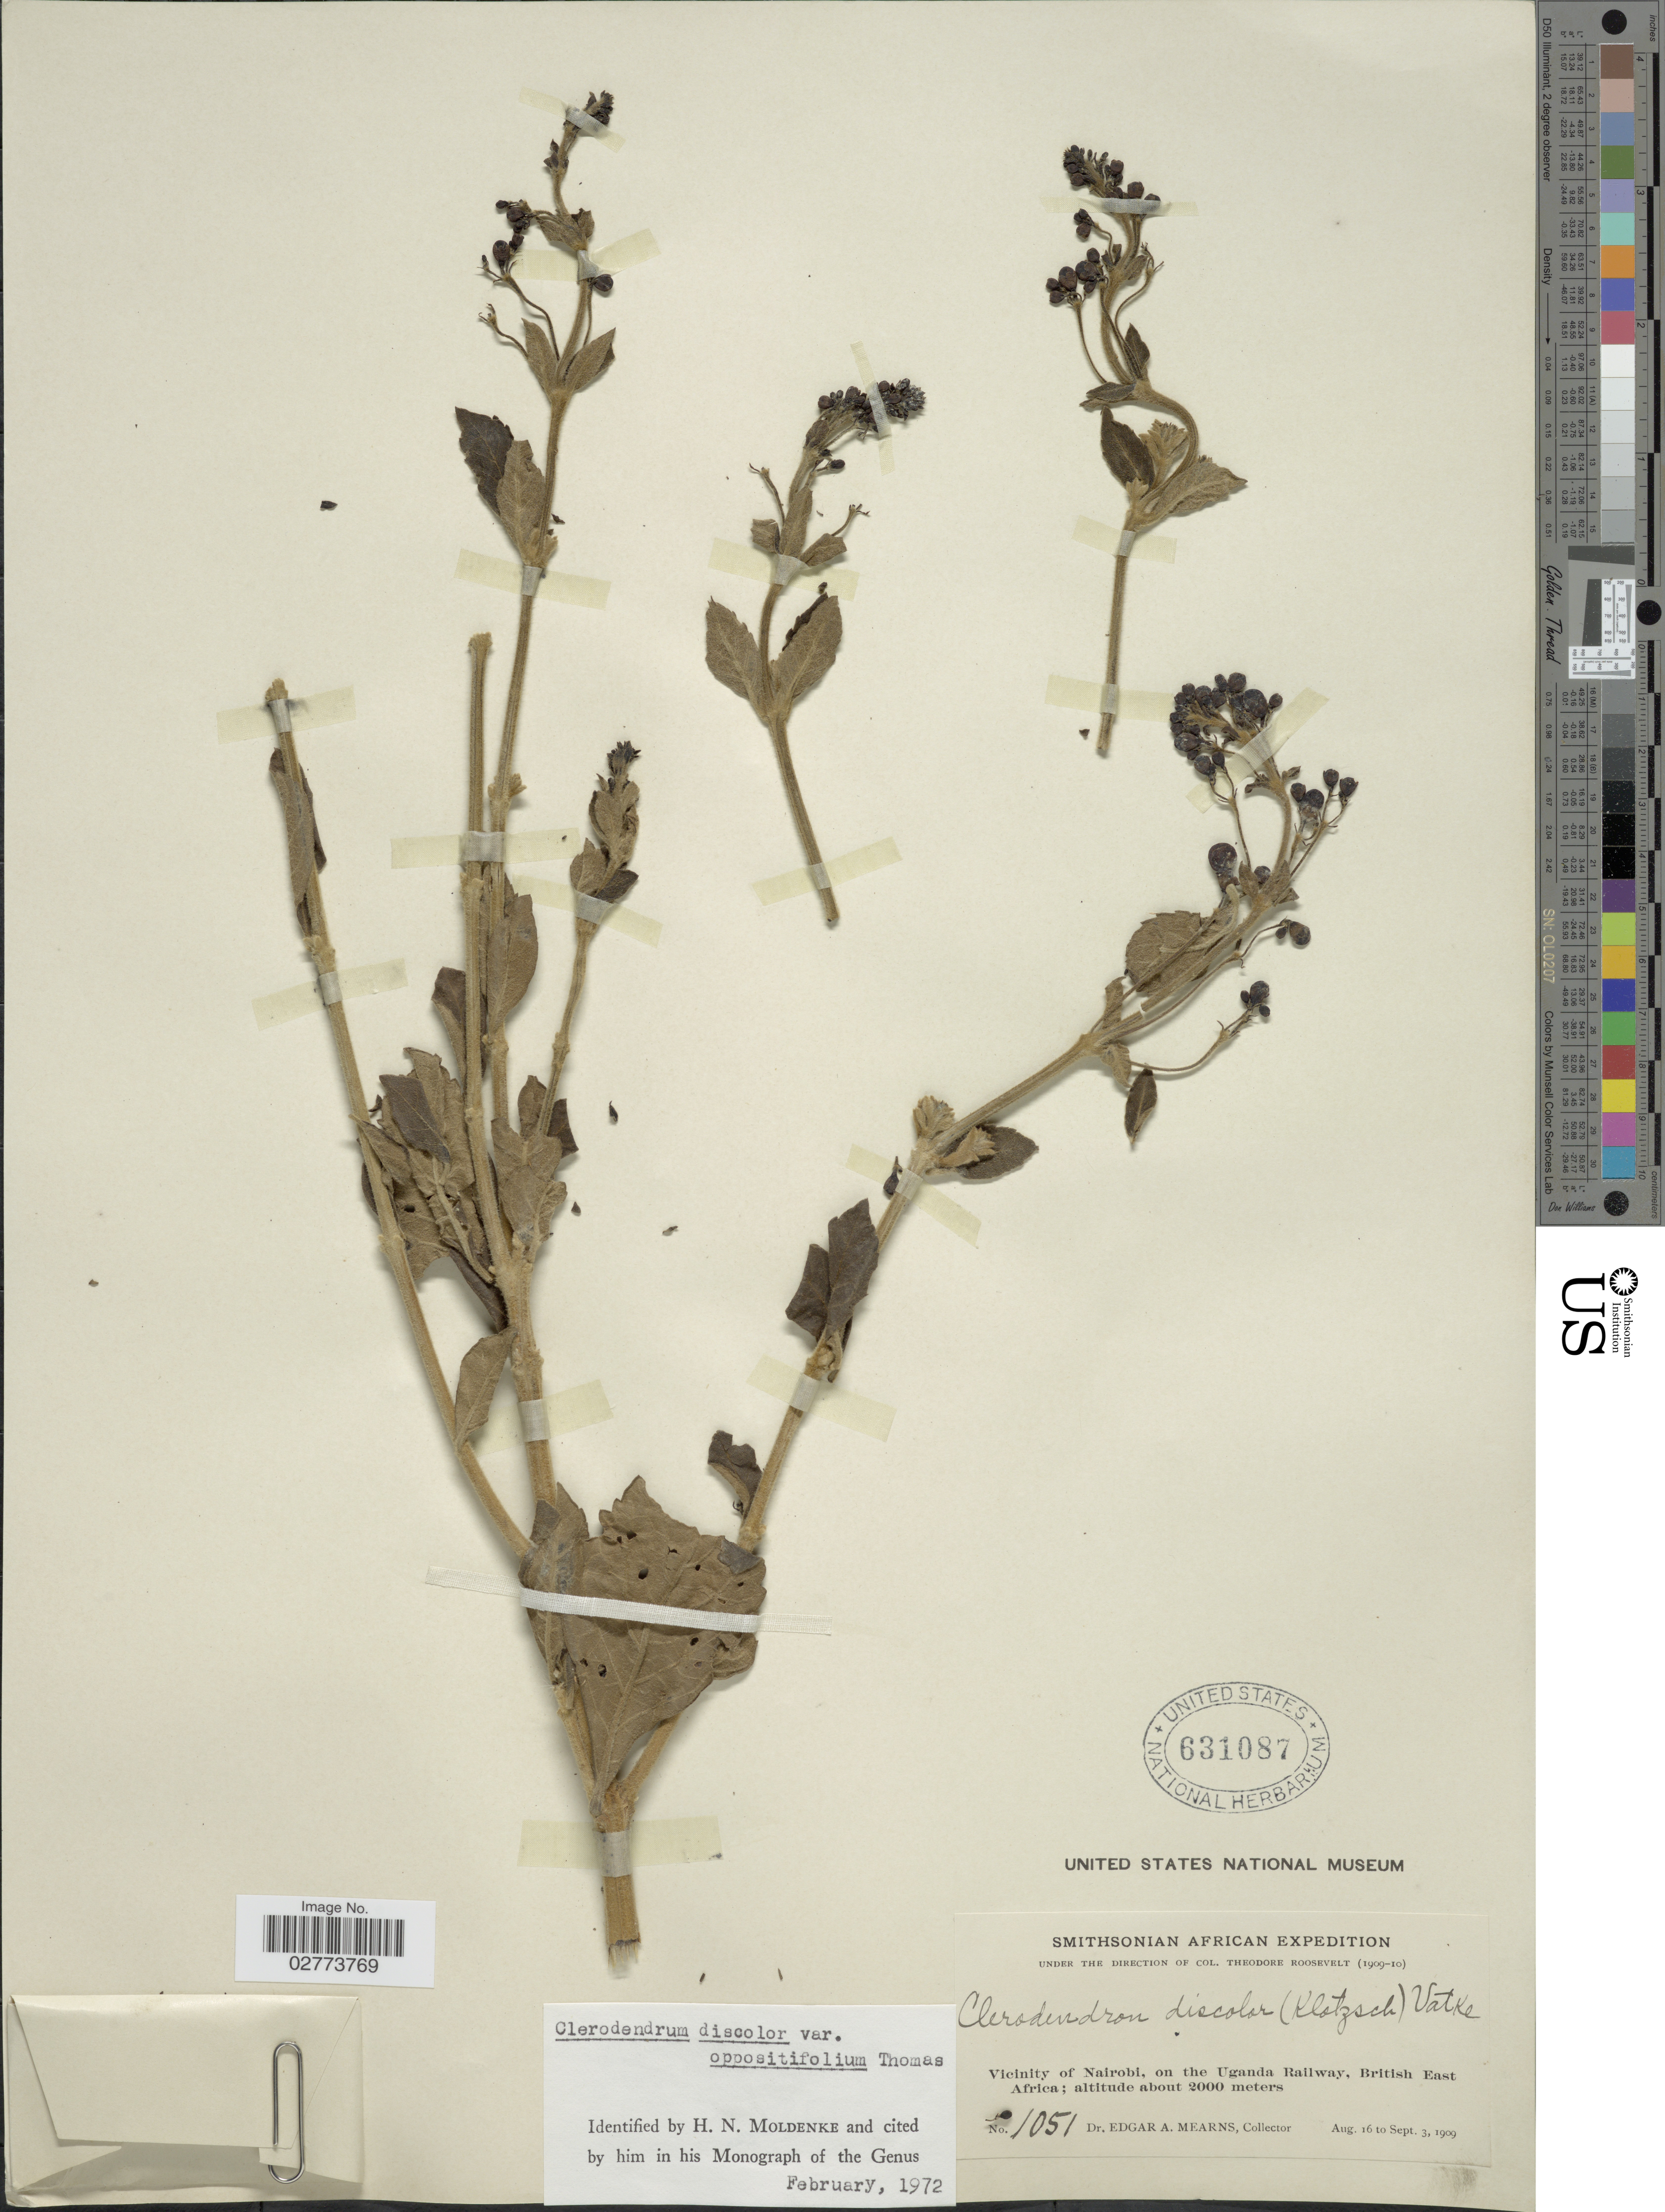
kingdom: Plantae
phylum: Tracheophyta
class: Magnoliopsida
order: Lamiales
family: Lamiaceae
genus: Clerodendrum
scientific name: Clerodendrum discolor var. oppositifolium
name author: B. Thomas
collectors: E. A. Mearns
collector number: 1051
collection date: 1909-08-16/1909-09-03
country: Kenya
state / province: Nairobi Area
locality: Vicinity of Nairobi, on the Uganda Railway, British East Africa.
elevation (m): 2000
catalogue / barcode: US 631087